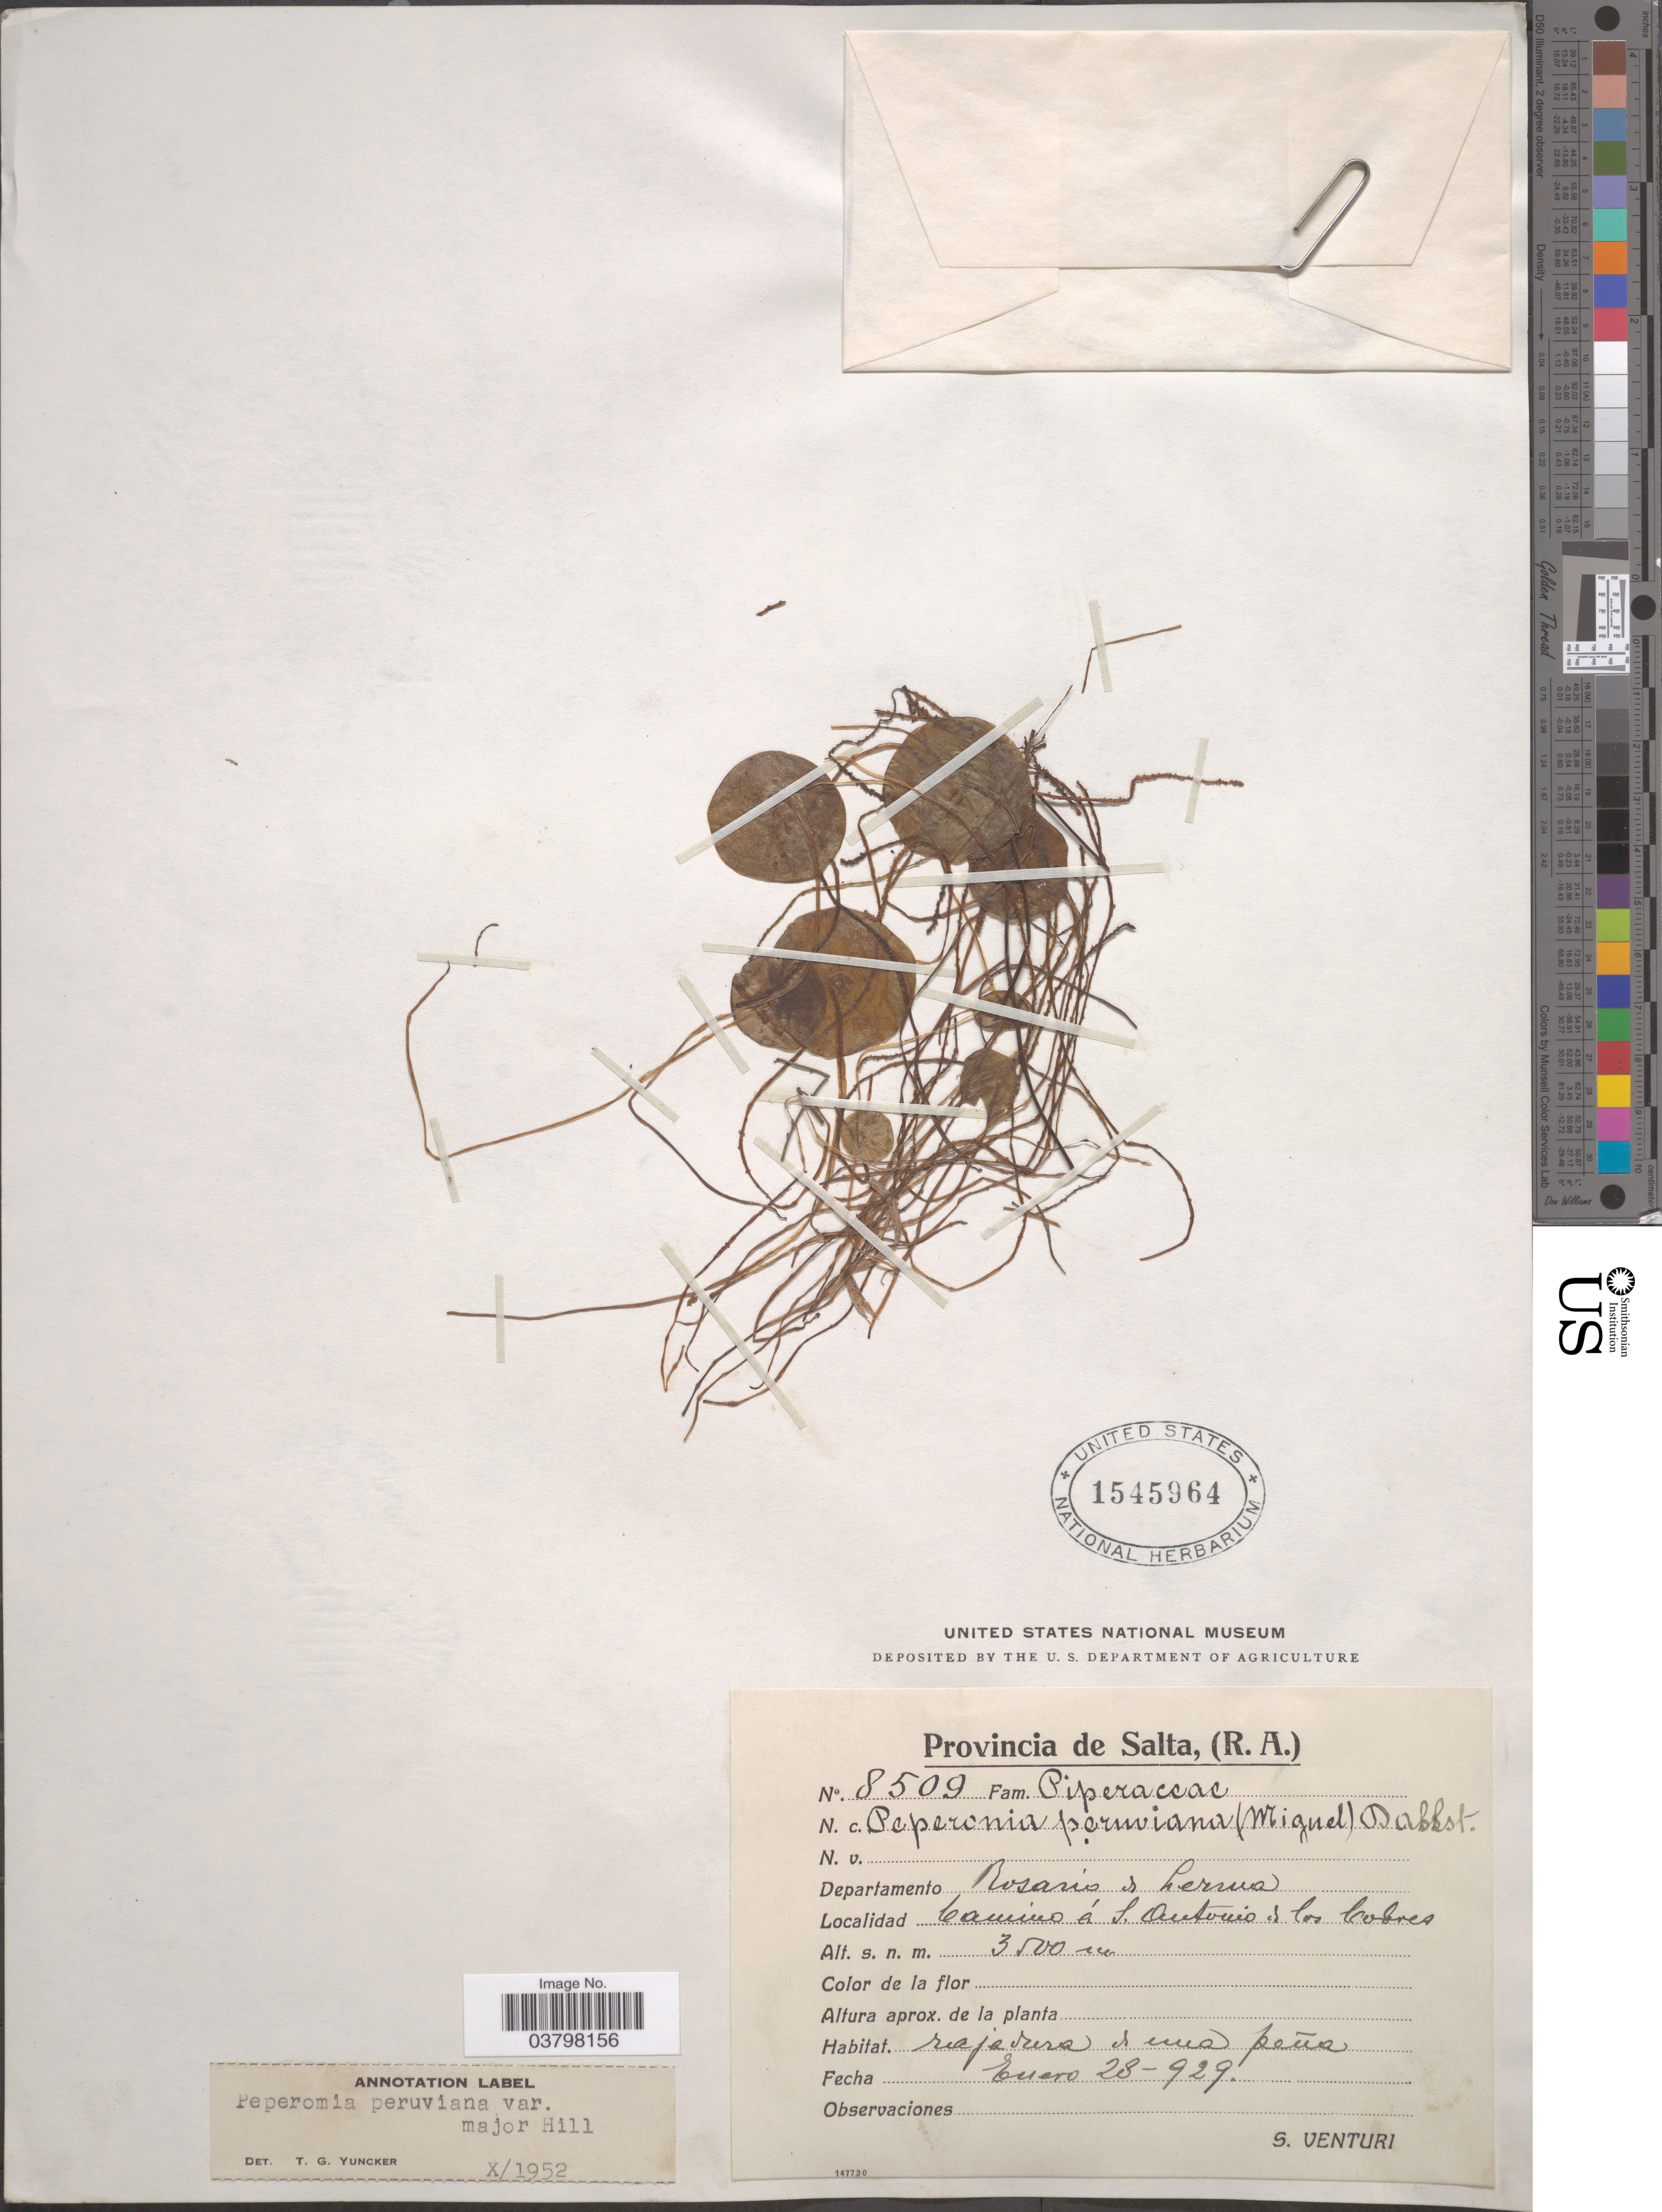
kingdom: Plantae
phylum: Tracheophyta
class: Magnoliopsida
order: Piperales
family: Piperaceae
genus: Peperomia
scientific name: Peperomia peruviana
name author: (Miq.) Dahlst.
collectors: S. Venturi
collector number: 8509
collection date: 1929-01-28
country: Argentina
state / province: Salta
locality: Departamento Rosario de Lerma. Camino á S. Antonio de los Cobres.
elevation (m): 3500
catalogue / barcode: US 1545964